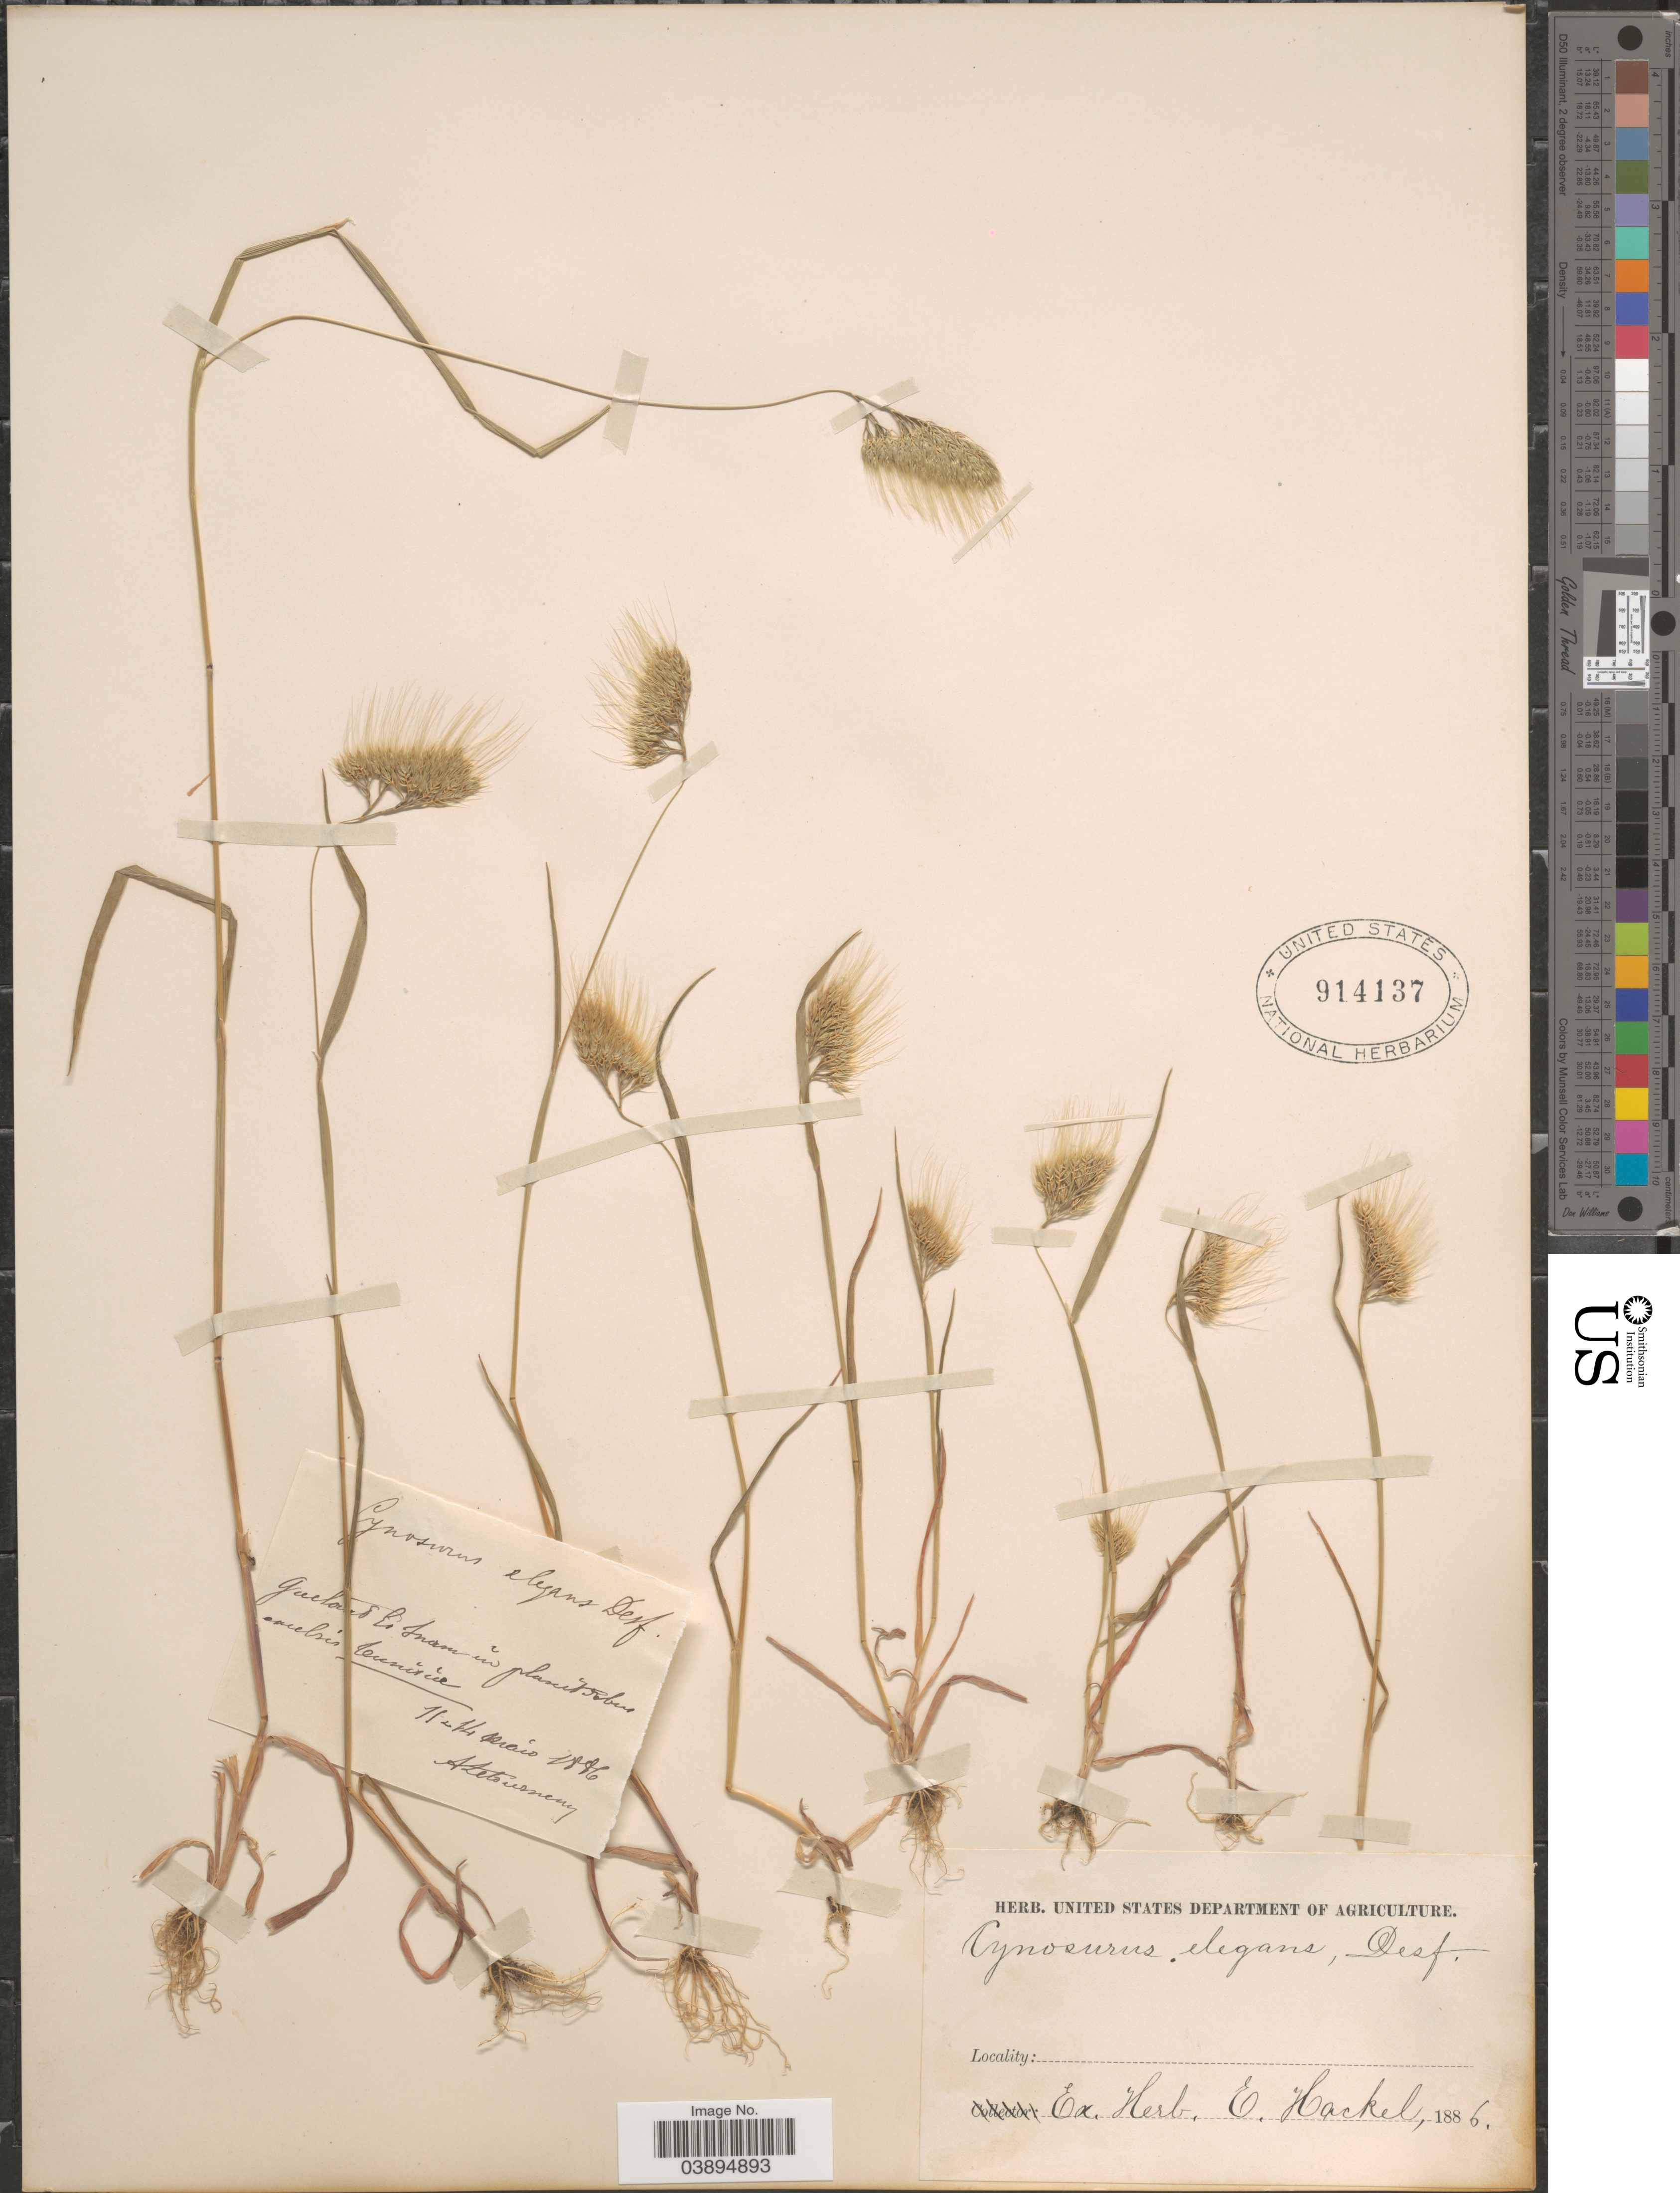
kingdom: Plantae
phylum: Tracheophyta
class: Liliopsida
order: Poales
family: Poaceae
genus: Cynosurus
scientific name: Cynosurus elegans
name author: Desf.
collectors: A. Letourneux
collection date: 1886-05-11/1886-05-14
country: Tunisia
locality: Gaelaad [interpreted] Es Snam [interpreted] in planitibus excelsis Tunisie.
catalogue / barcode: US 914137